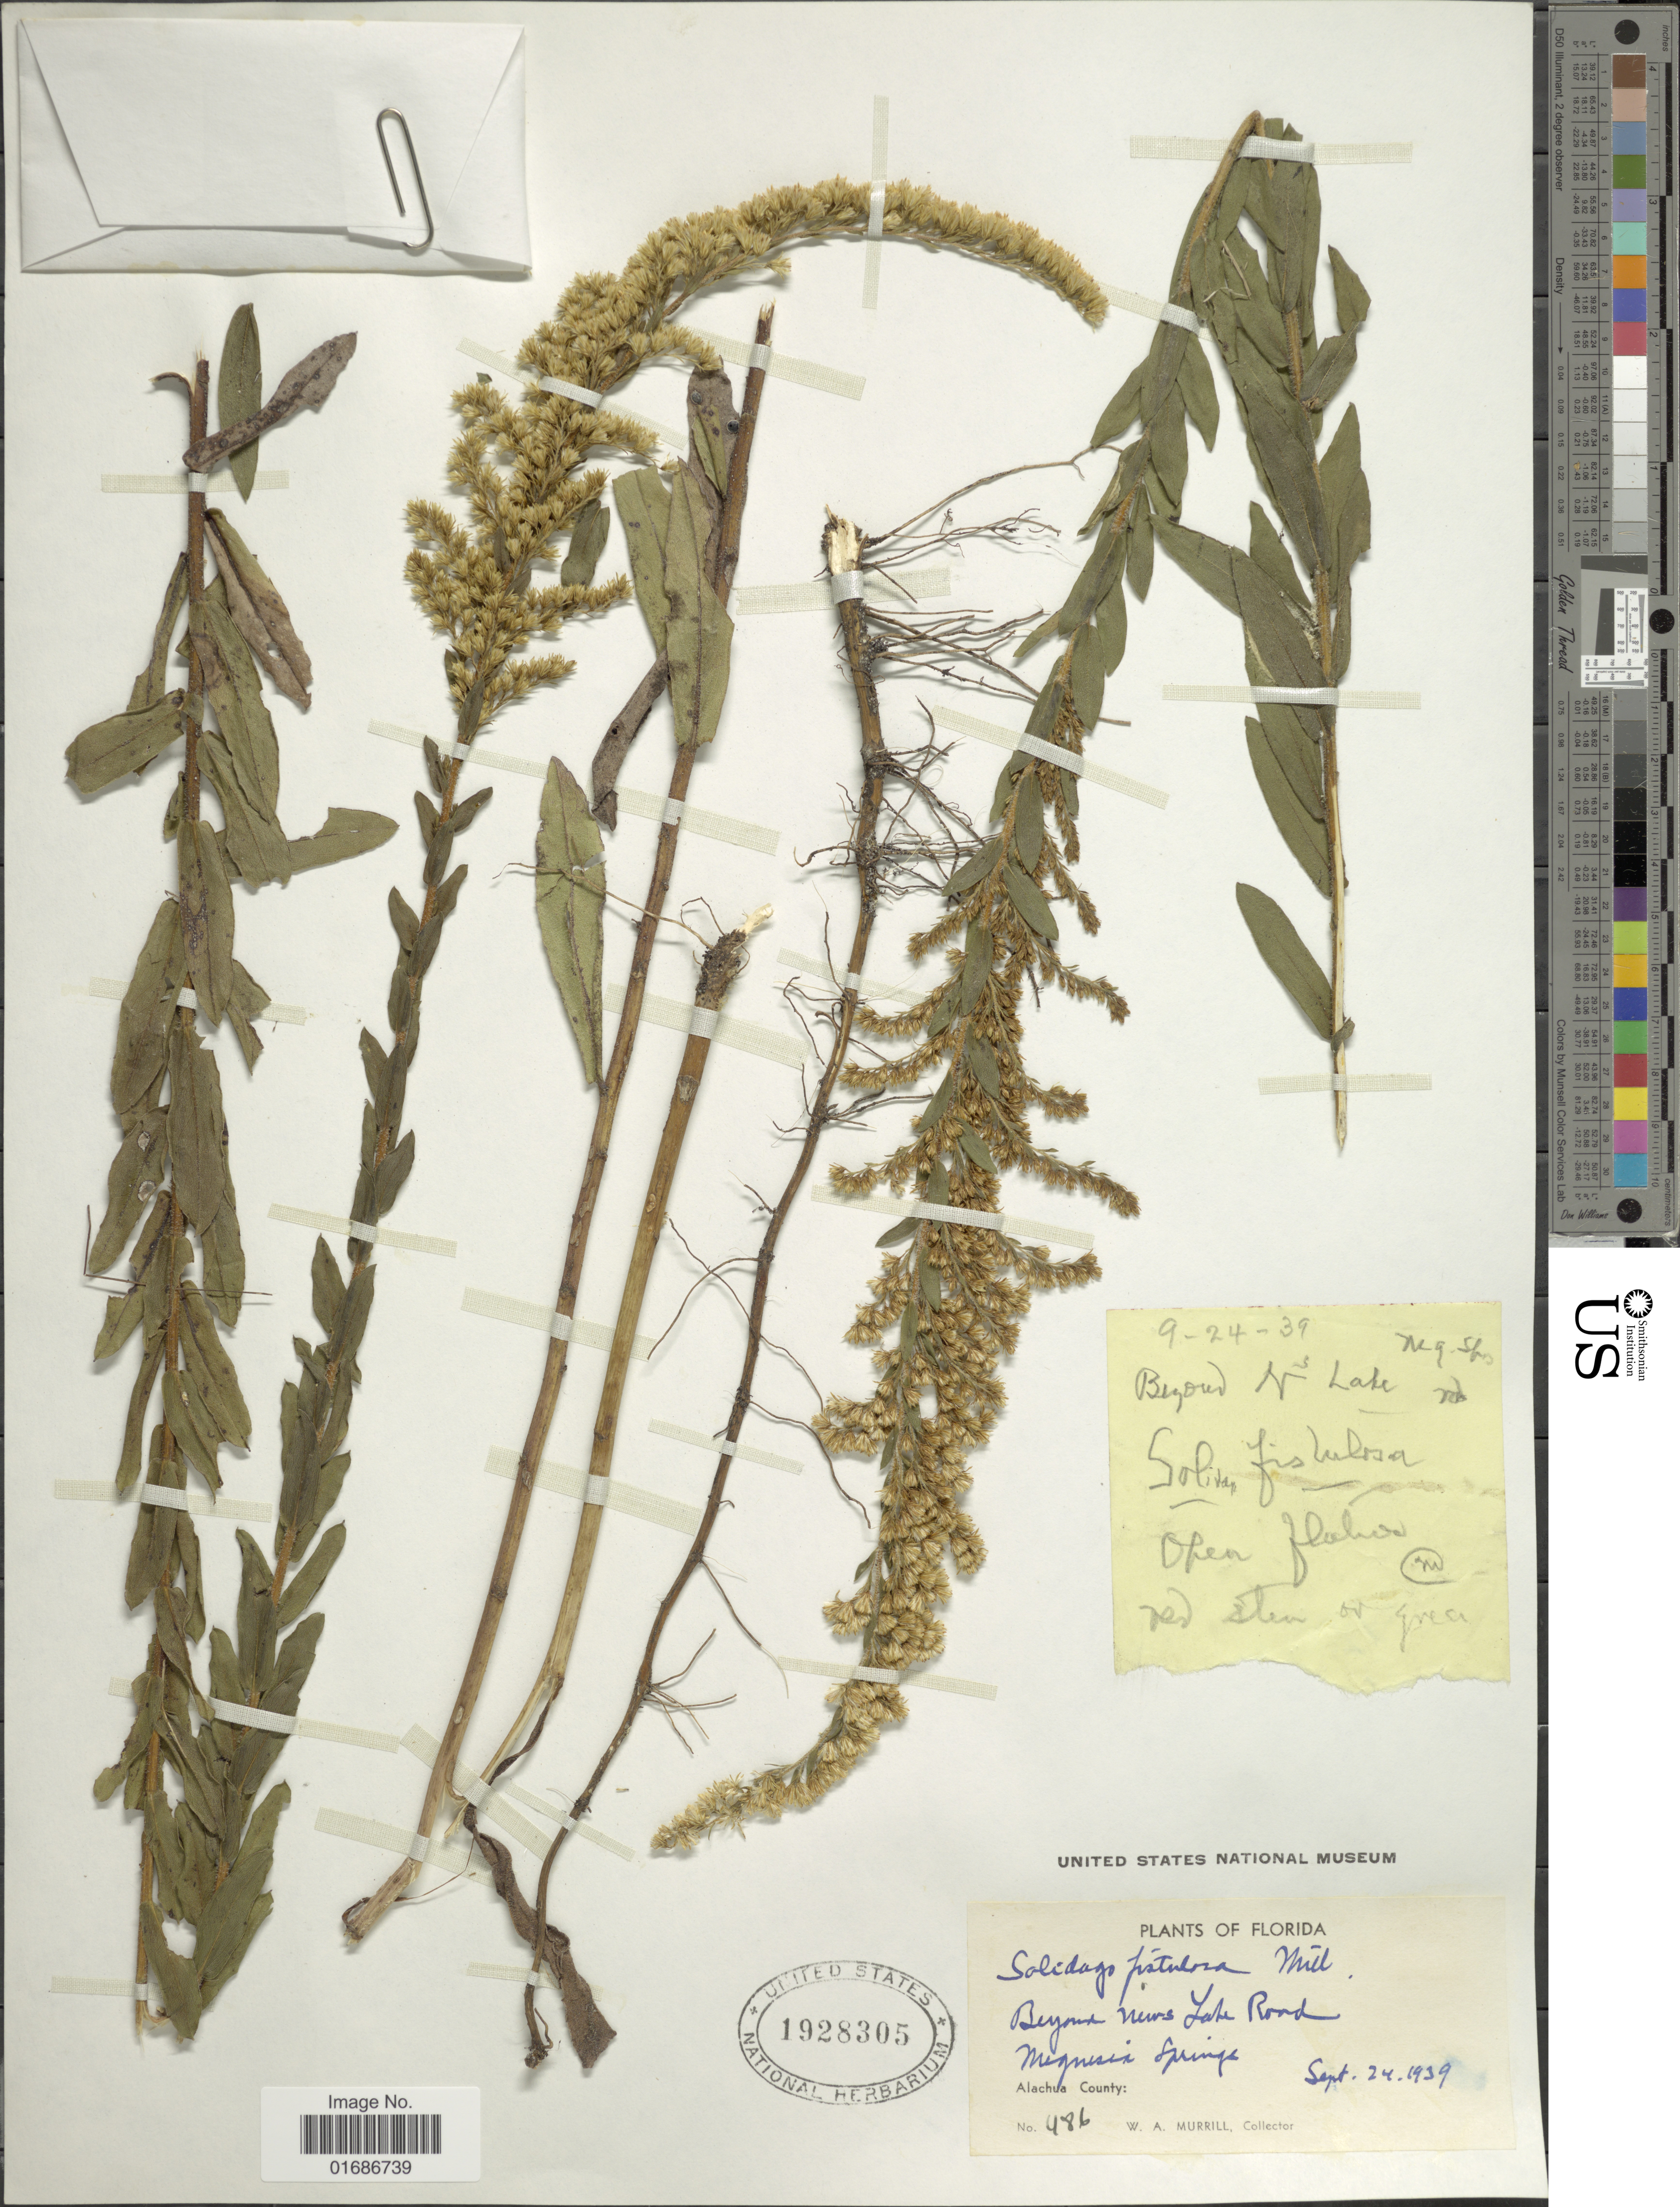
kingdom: Plantae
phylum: Tracheophyta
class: Magnoliopsida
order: Asterales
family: Asteraceae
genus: Solidago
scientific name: Solidago fistulosa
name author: Mill.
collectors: W. A. Murrill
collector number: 486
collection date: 1939-09-24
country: United States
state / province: Florida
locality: Beyma News lake Road, Megnesia Springs, Alachua County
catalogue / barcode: US 1928305